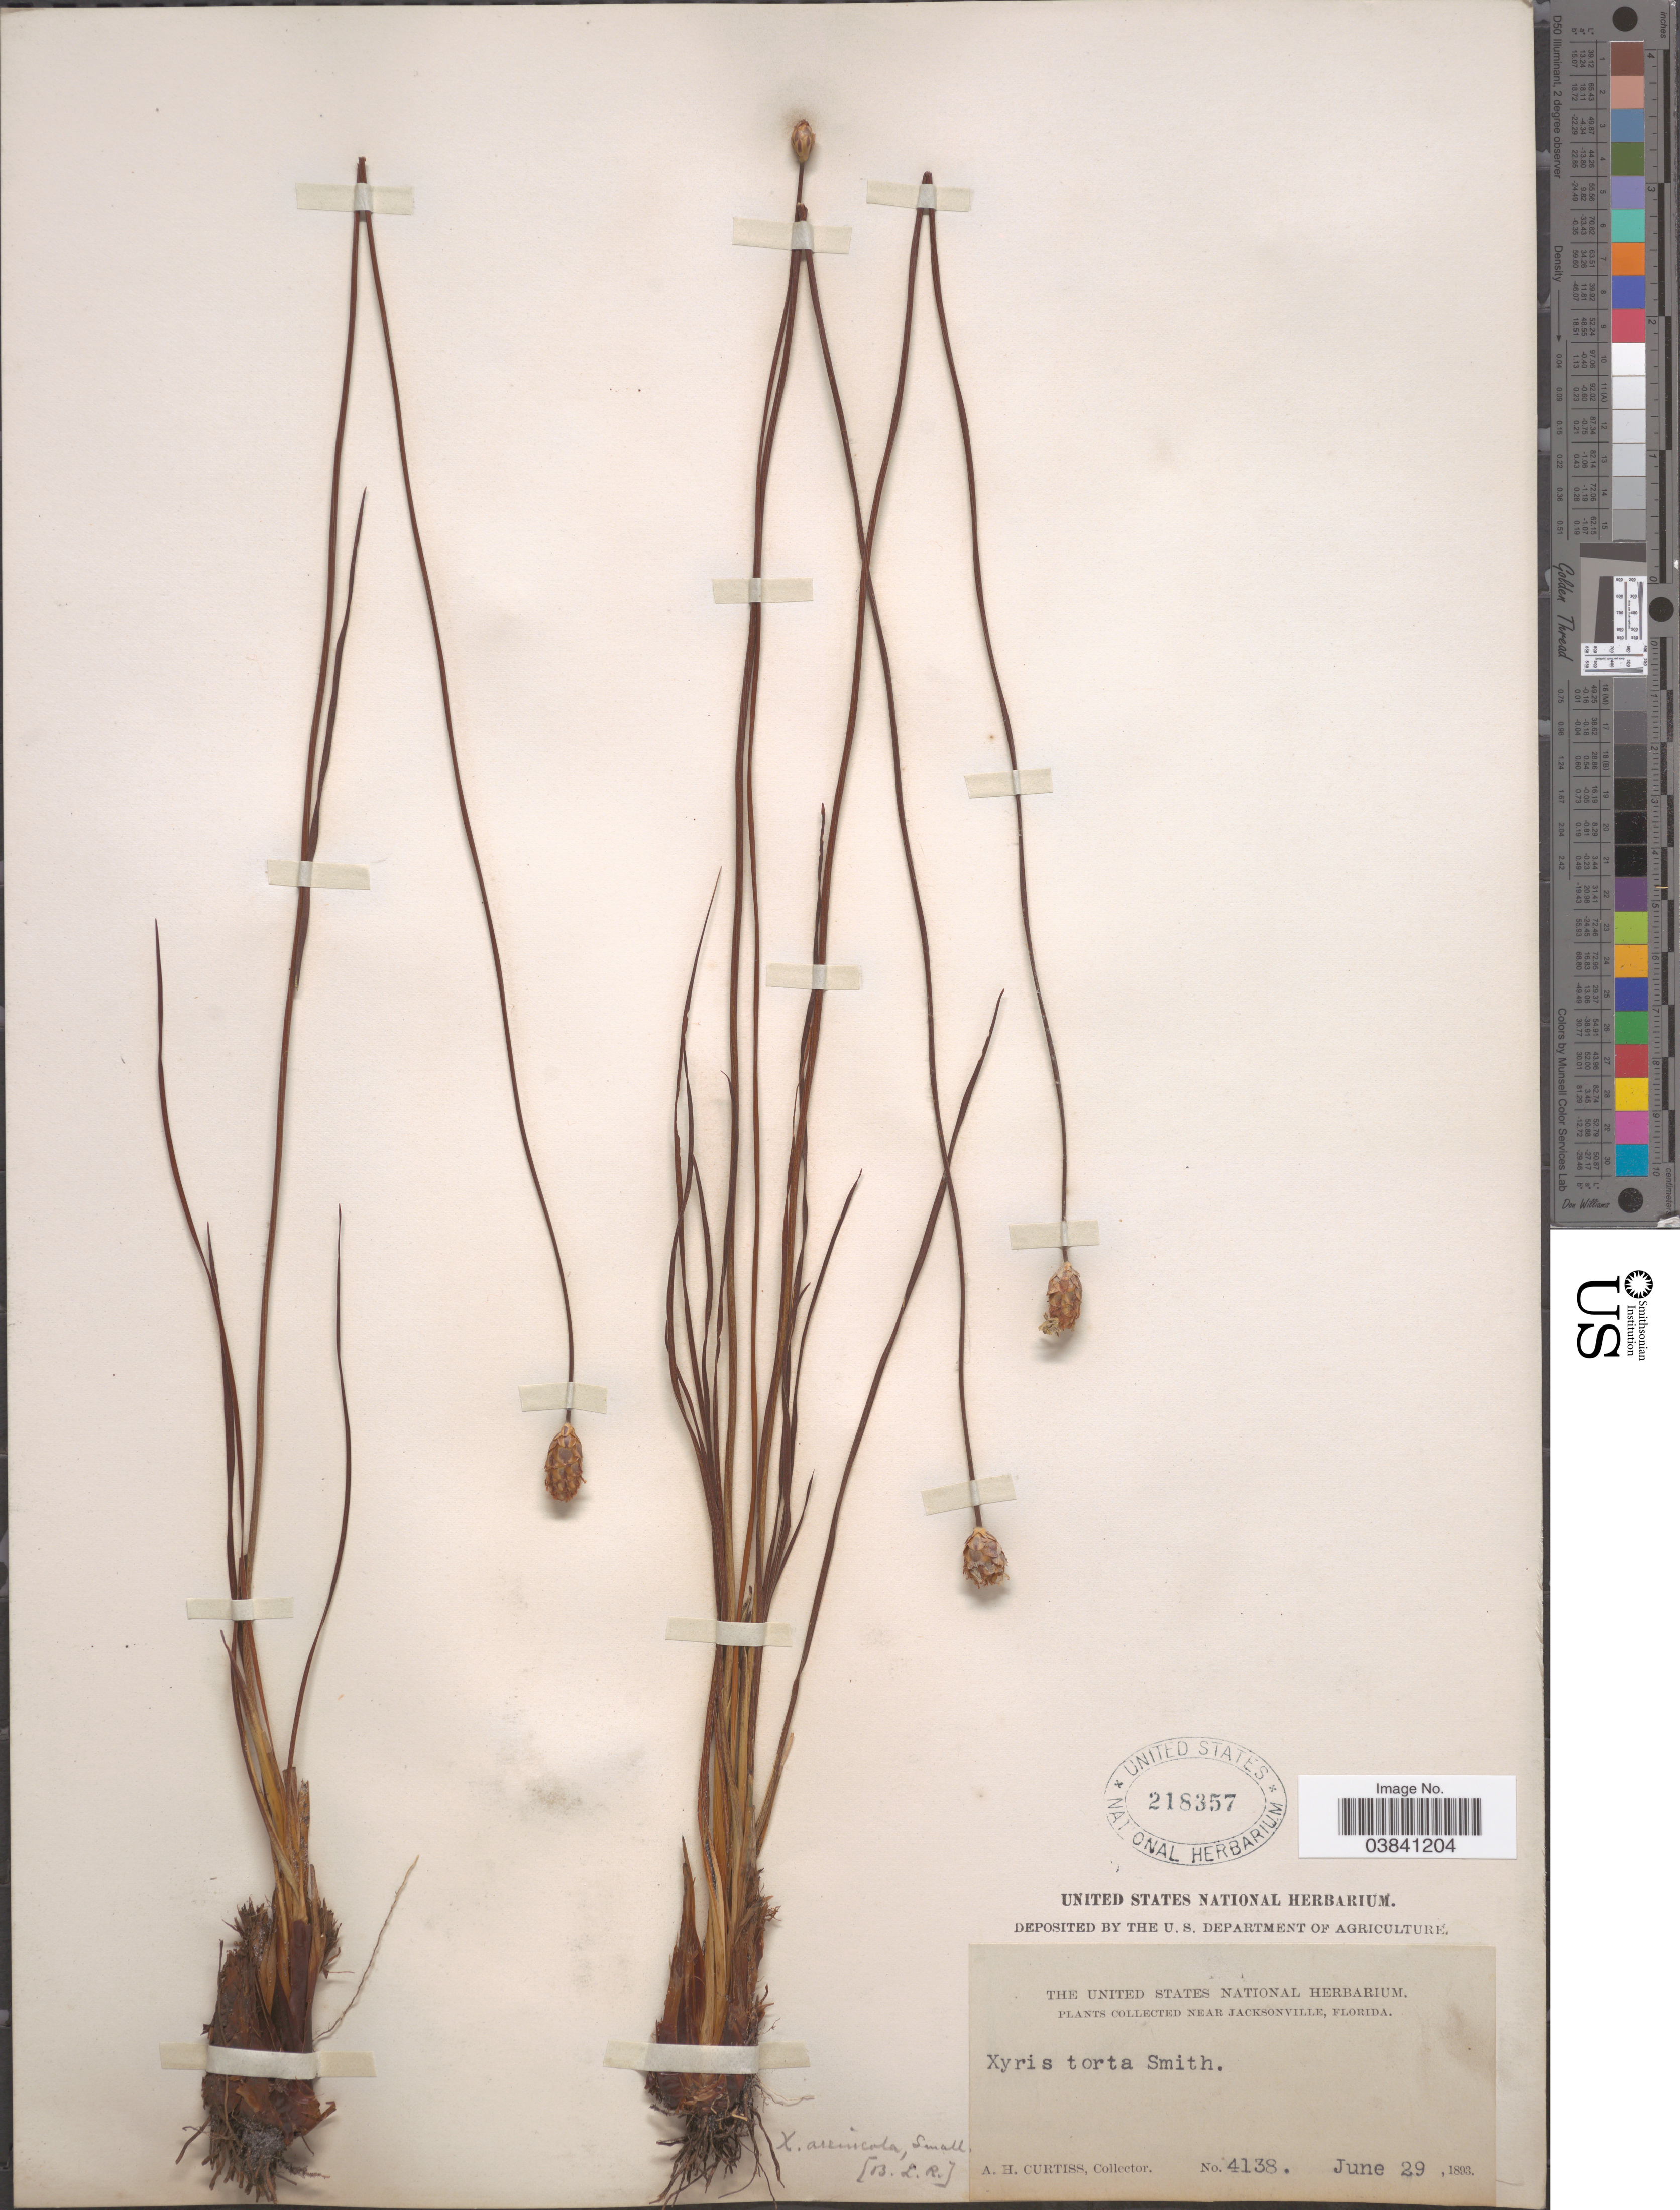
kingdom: Plantae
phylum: Tracheophyta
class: Liliopsida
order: Poales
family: Xyridaceae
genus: Xyris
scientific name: Xyris caroliniana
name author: Walter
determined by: Strong, Mark T., (BOT), Smithsonian Institution - National Museum of Natural History (UNITED STATES)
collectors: A. H. Curtiss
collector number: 4138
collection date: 1893-06-29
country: United States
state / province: Florida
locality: Near Jacksonville.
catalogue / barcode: US 218357